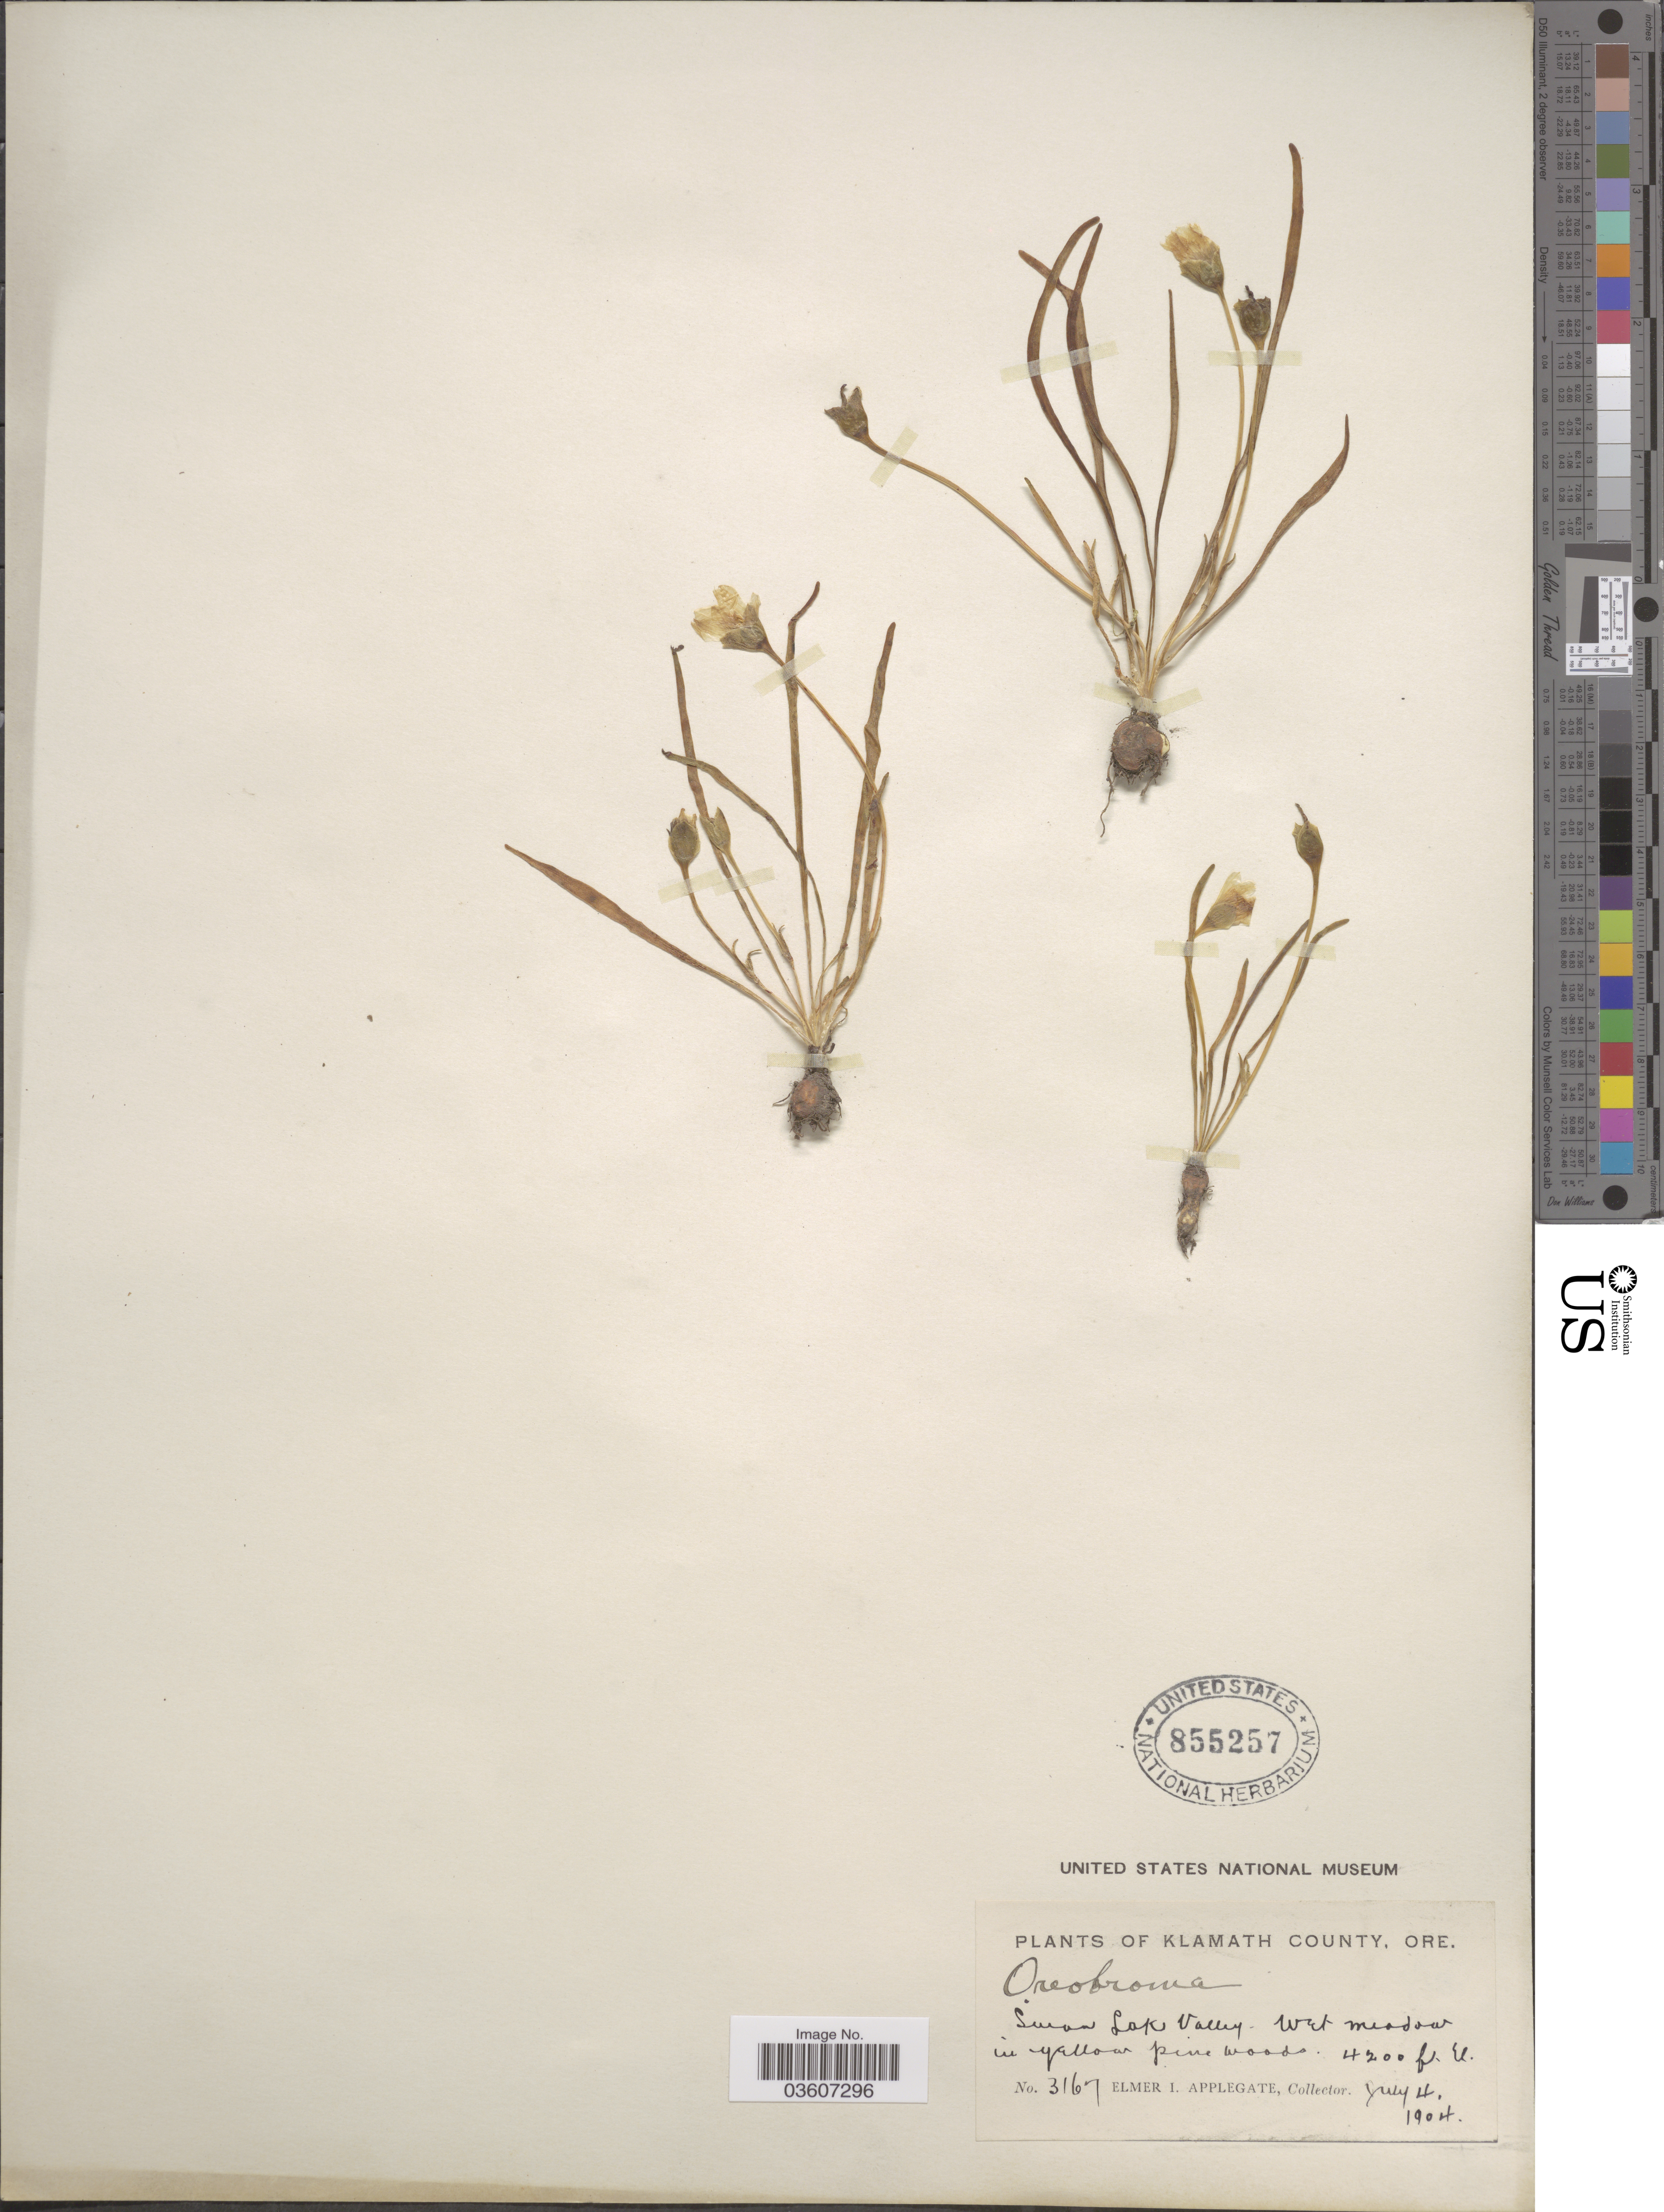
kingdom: Plantae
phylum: Tracheophyta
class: Magnoliopsida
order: Caryophyllales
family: Montiaceae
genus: Lewisia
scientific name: Lewisia nevadensis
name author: (A. Gray) B.L. Rob.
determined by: Strong, Mark T., (BOT), Smithsonian Institution - National Museum of Natural History (UNITED STATES)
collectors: E. I. Applegate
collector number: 3167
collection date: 1904-07-04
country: United States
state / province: Oregon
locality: Klamath County, Swan Lake Valley.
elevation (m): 1280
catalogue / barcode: US 855257